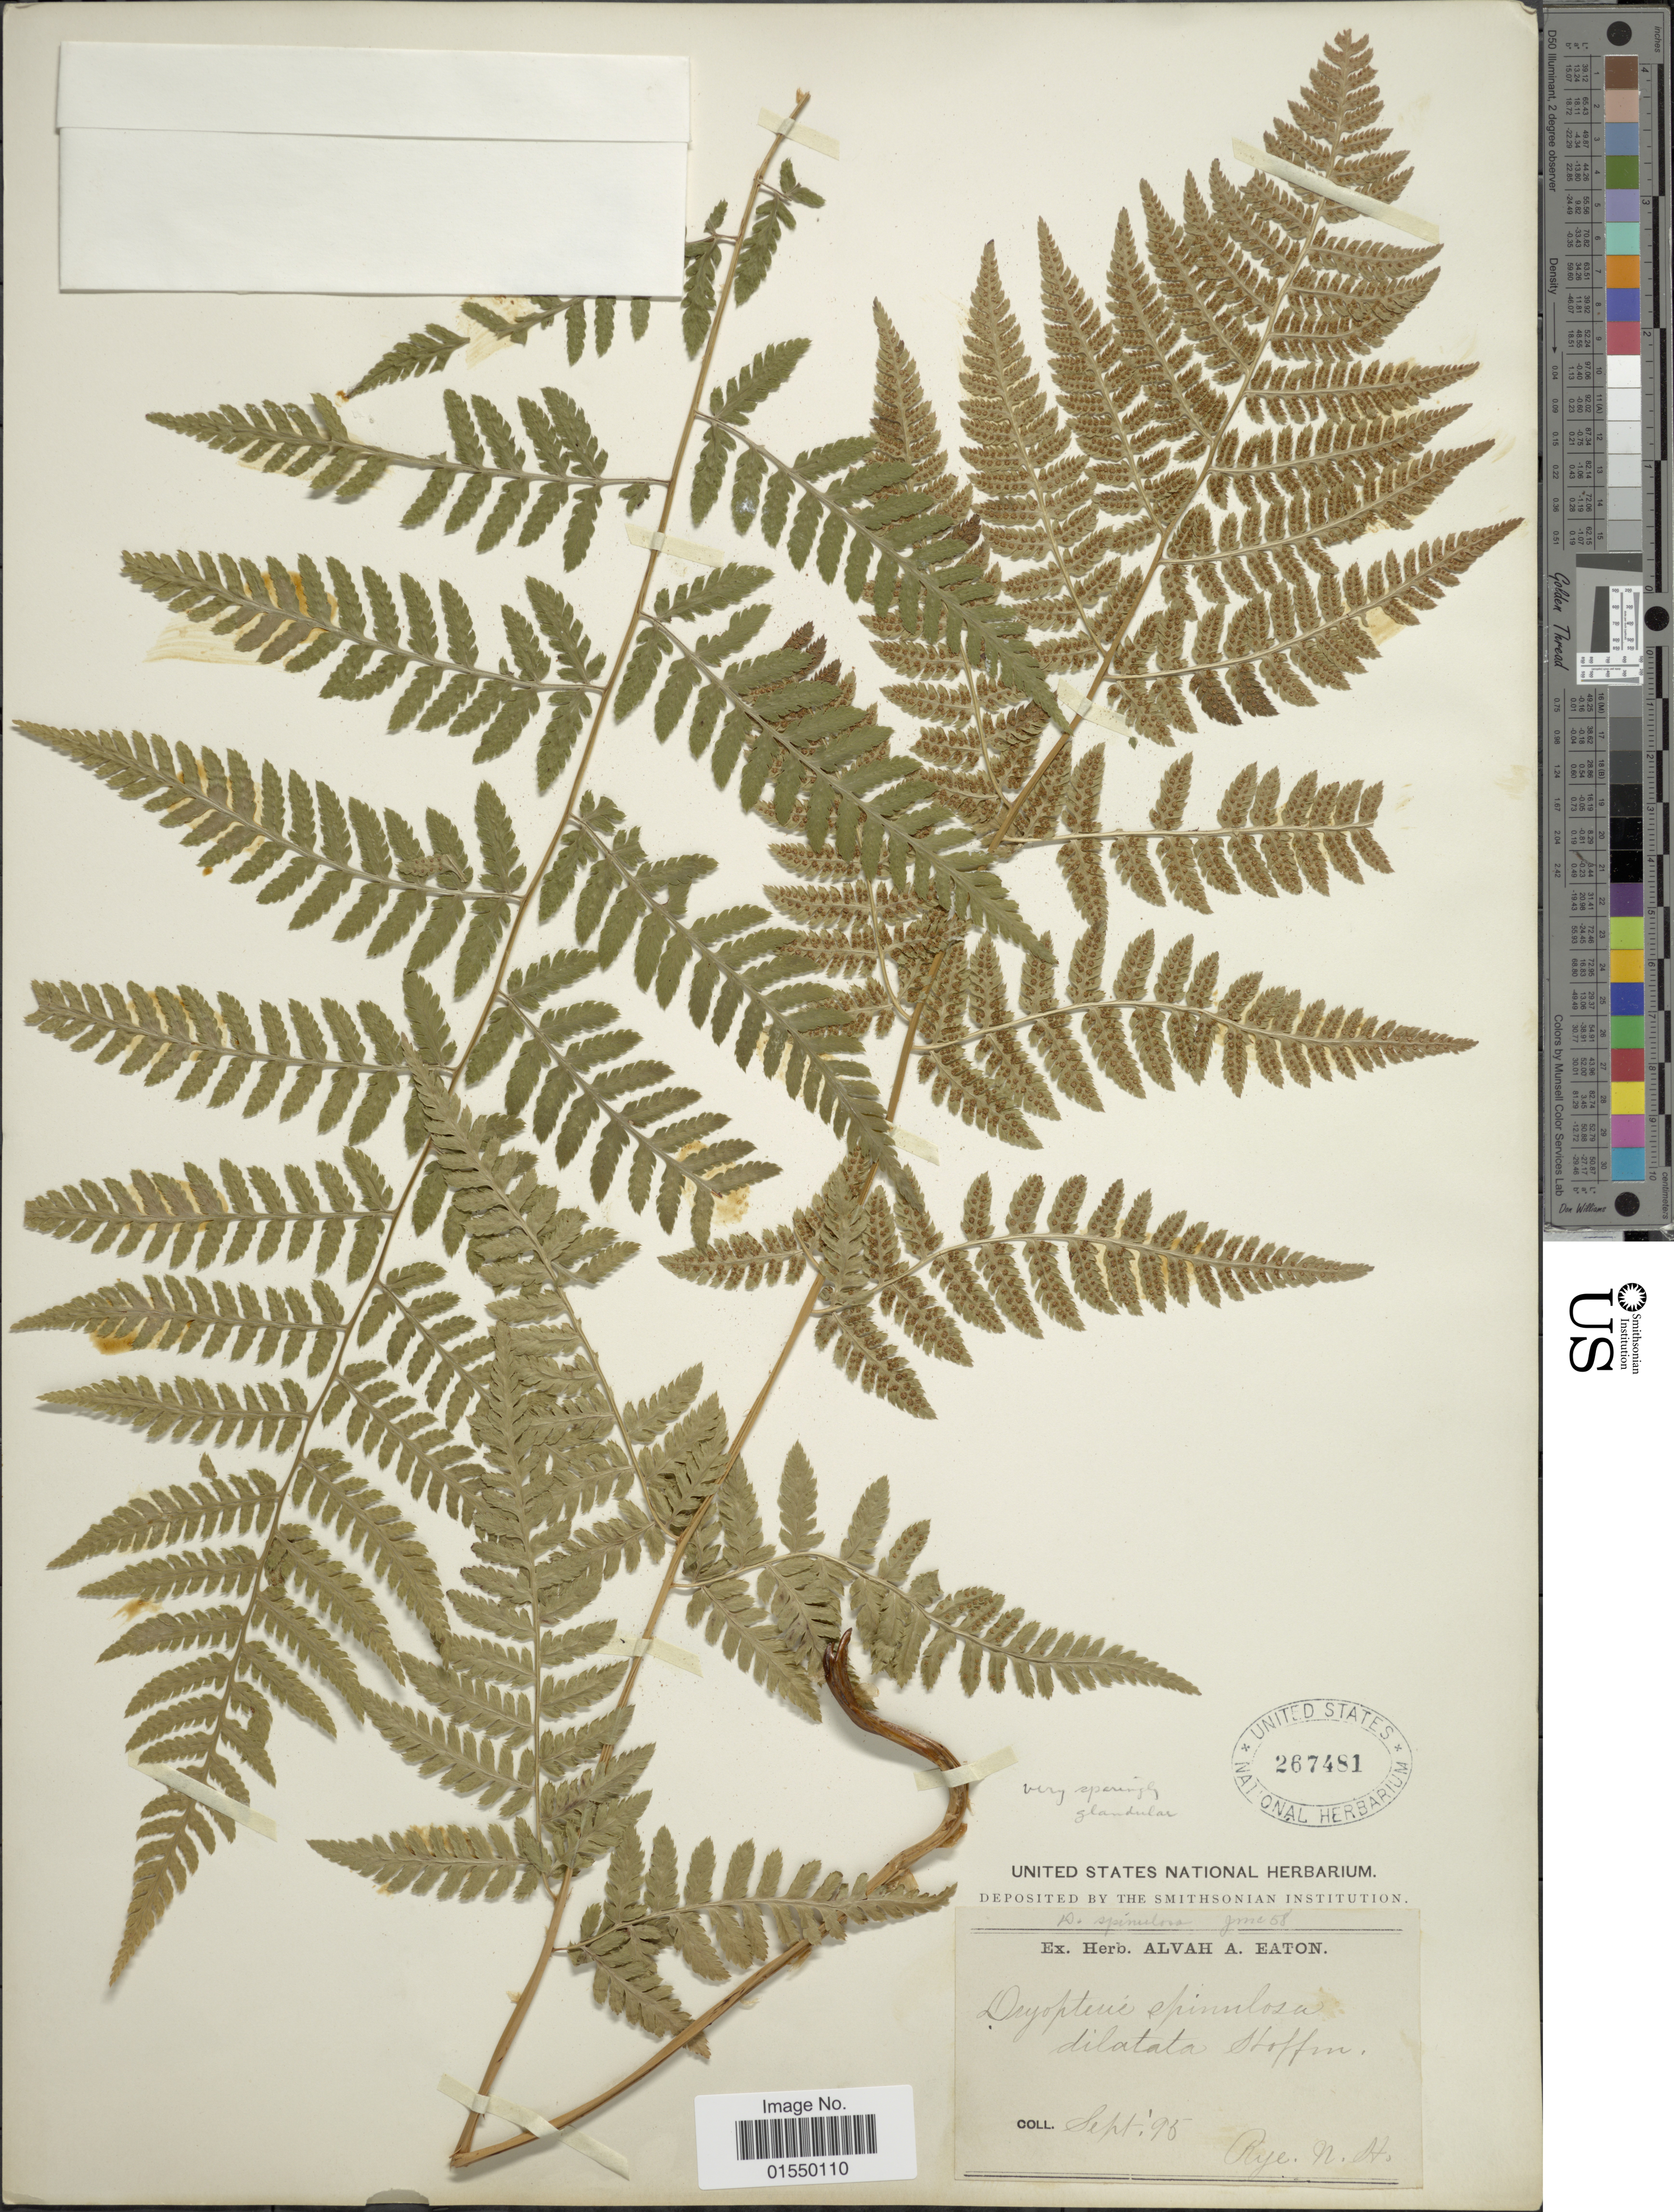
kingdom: Plantae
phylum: Tracheophyta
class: Polypodiopsida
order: Polypodiales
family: Dryopteridaceae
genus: Dryopteris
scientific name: Dryopteris carthusiana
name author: (Villars) H.P. Fuchs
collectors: ex herb. Alvah A. Eaton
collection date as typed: Transcribed d/m/y: /9/95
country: United States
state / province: New Hampshire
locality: Rye, N. H.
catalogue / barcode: US 267481